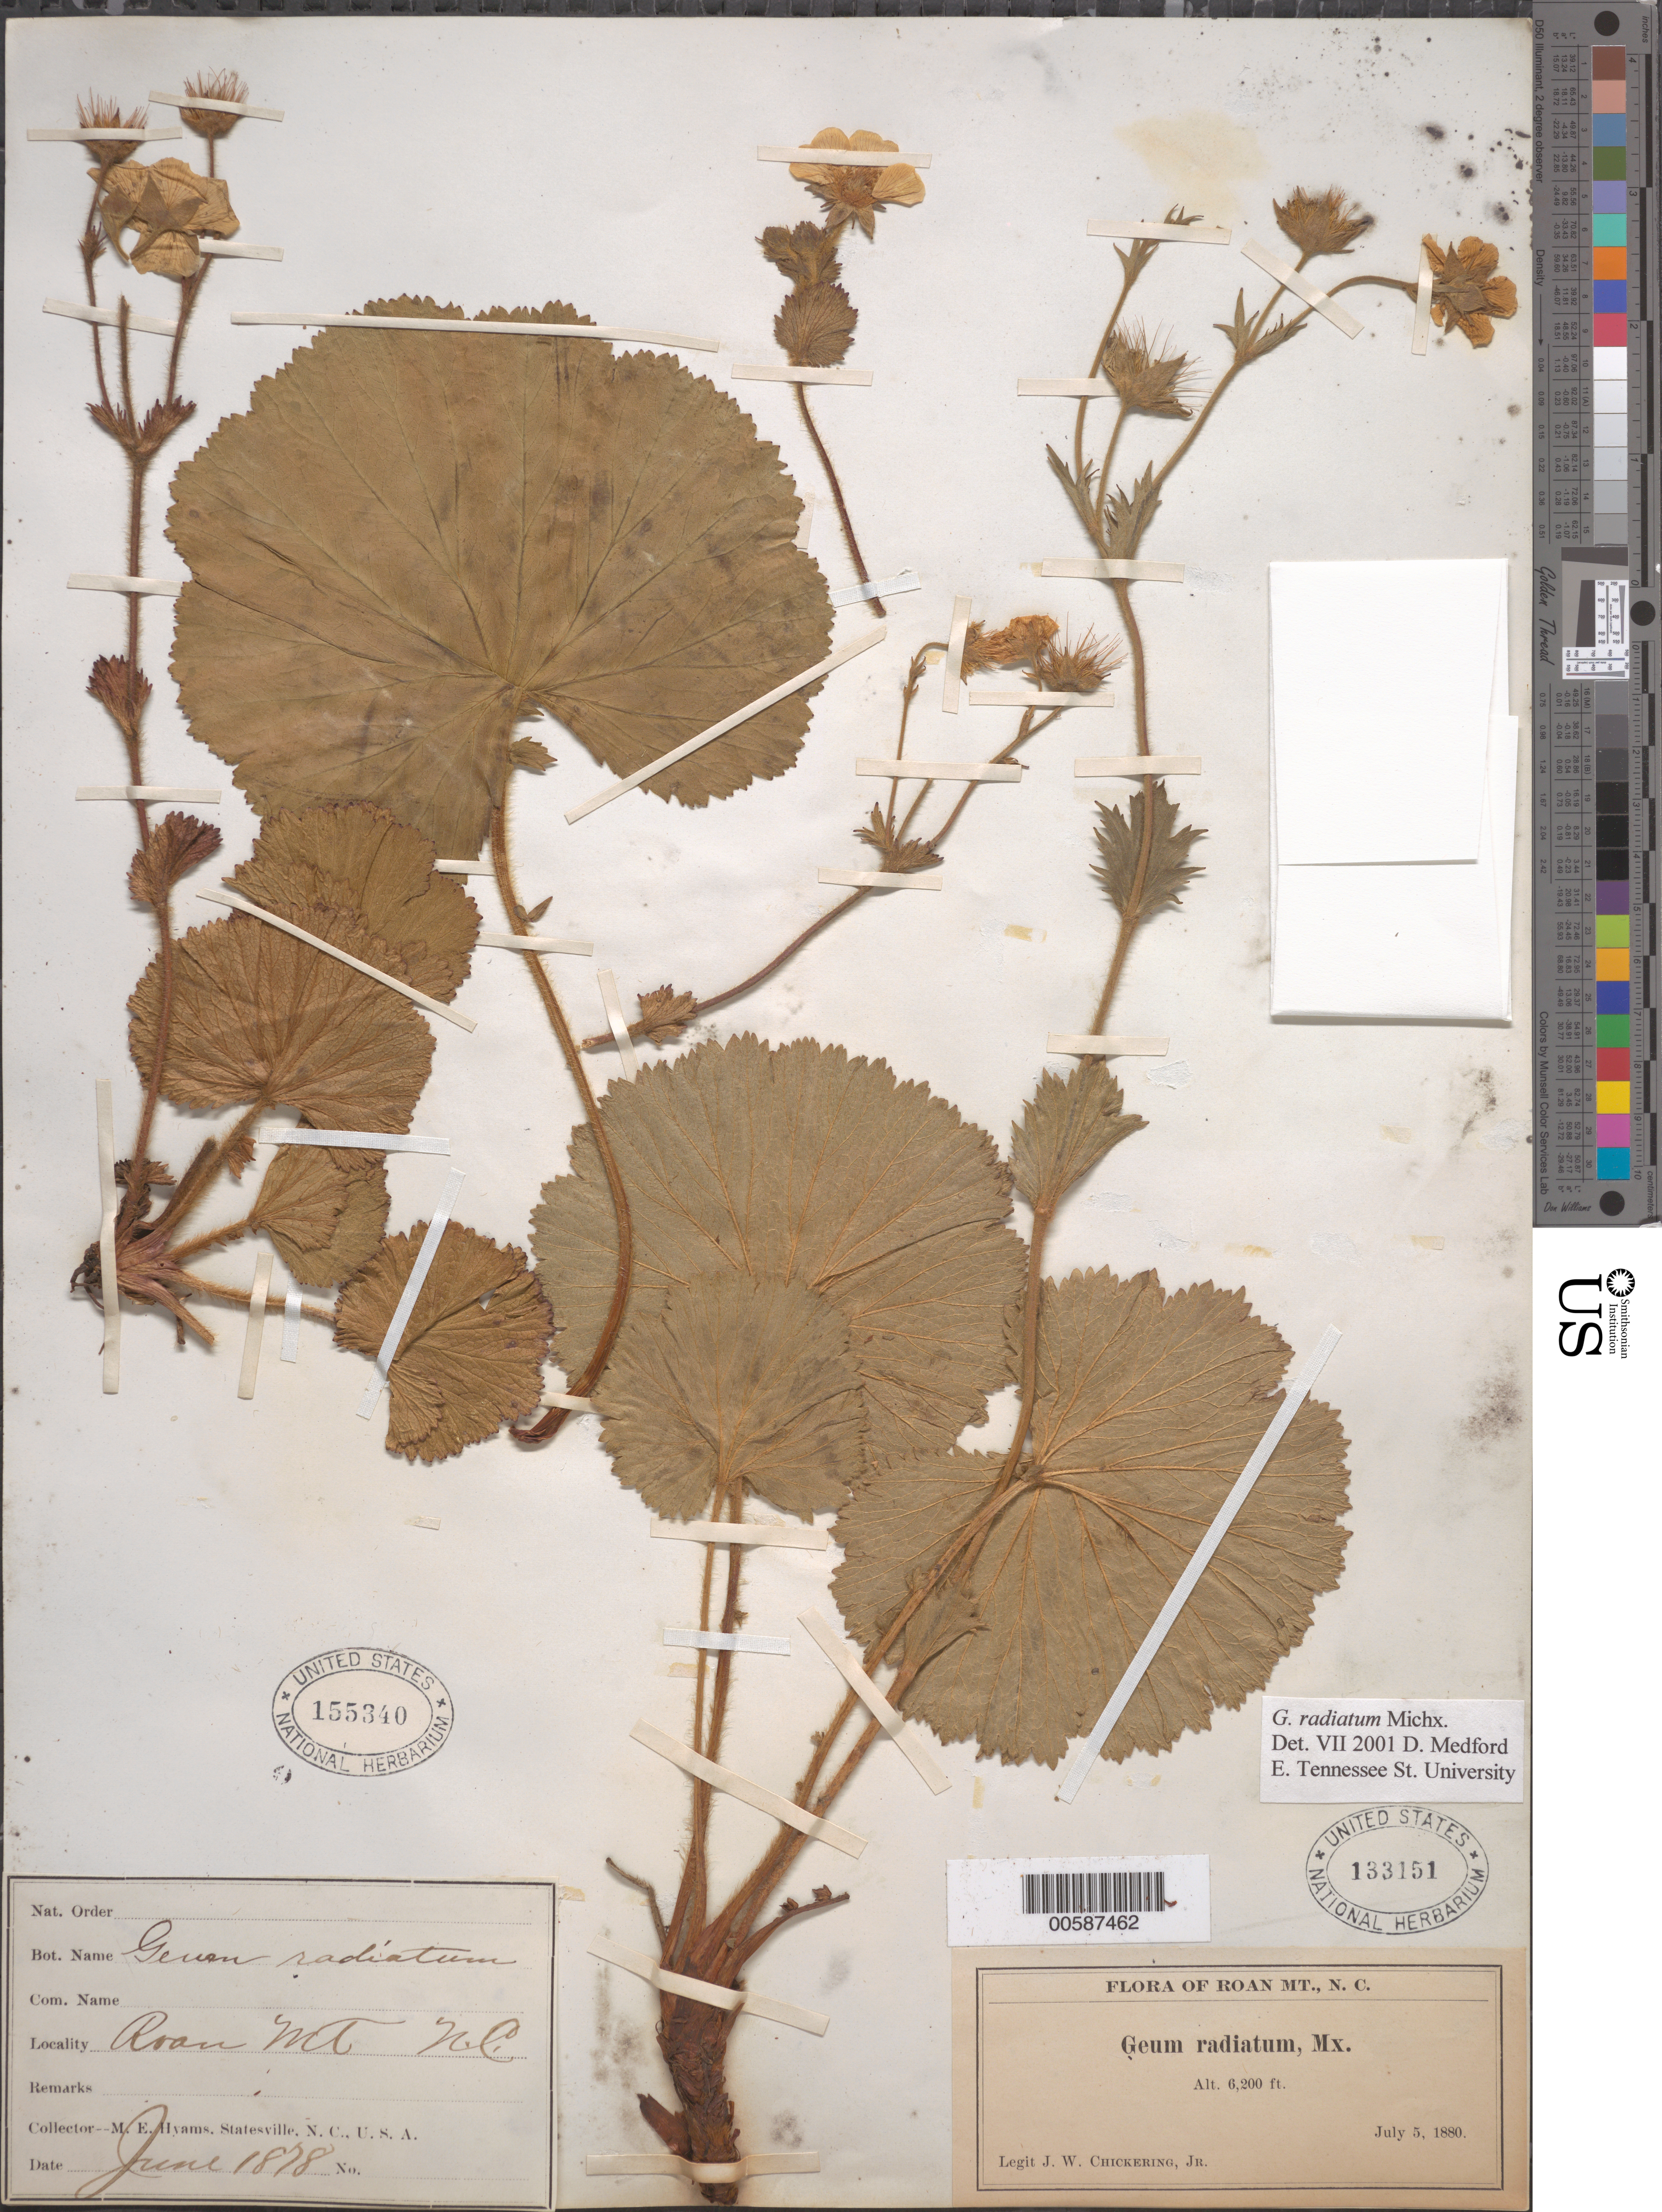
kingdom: Plantae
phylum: Tracheophyta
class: Magnoliopsida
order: Rosales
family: Rosaceae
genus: Geum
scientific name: Geum radiatum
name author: Michx.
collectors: J. W. Chickering Jr.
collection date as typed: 05 Jul 1880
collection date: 1880-07-05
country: United States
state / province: North Carolina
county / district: Mitchell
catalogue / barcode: US 133151